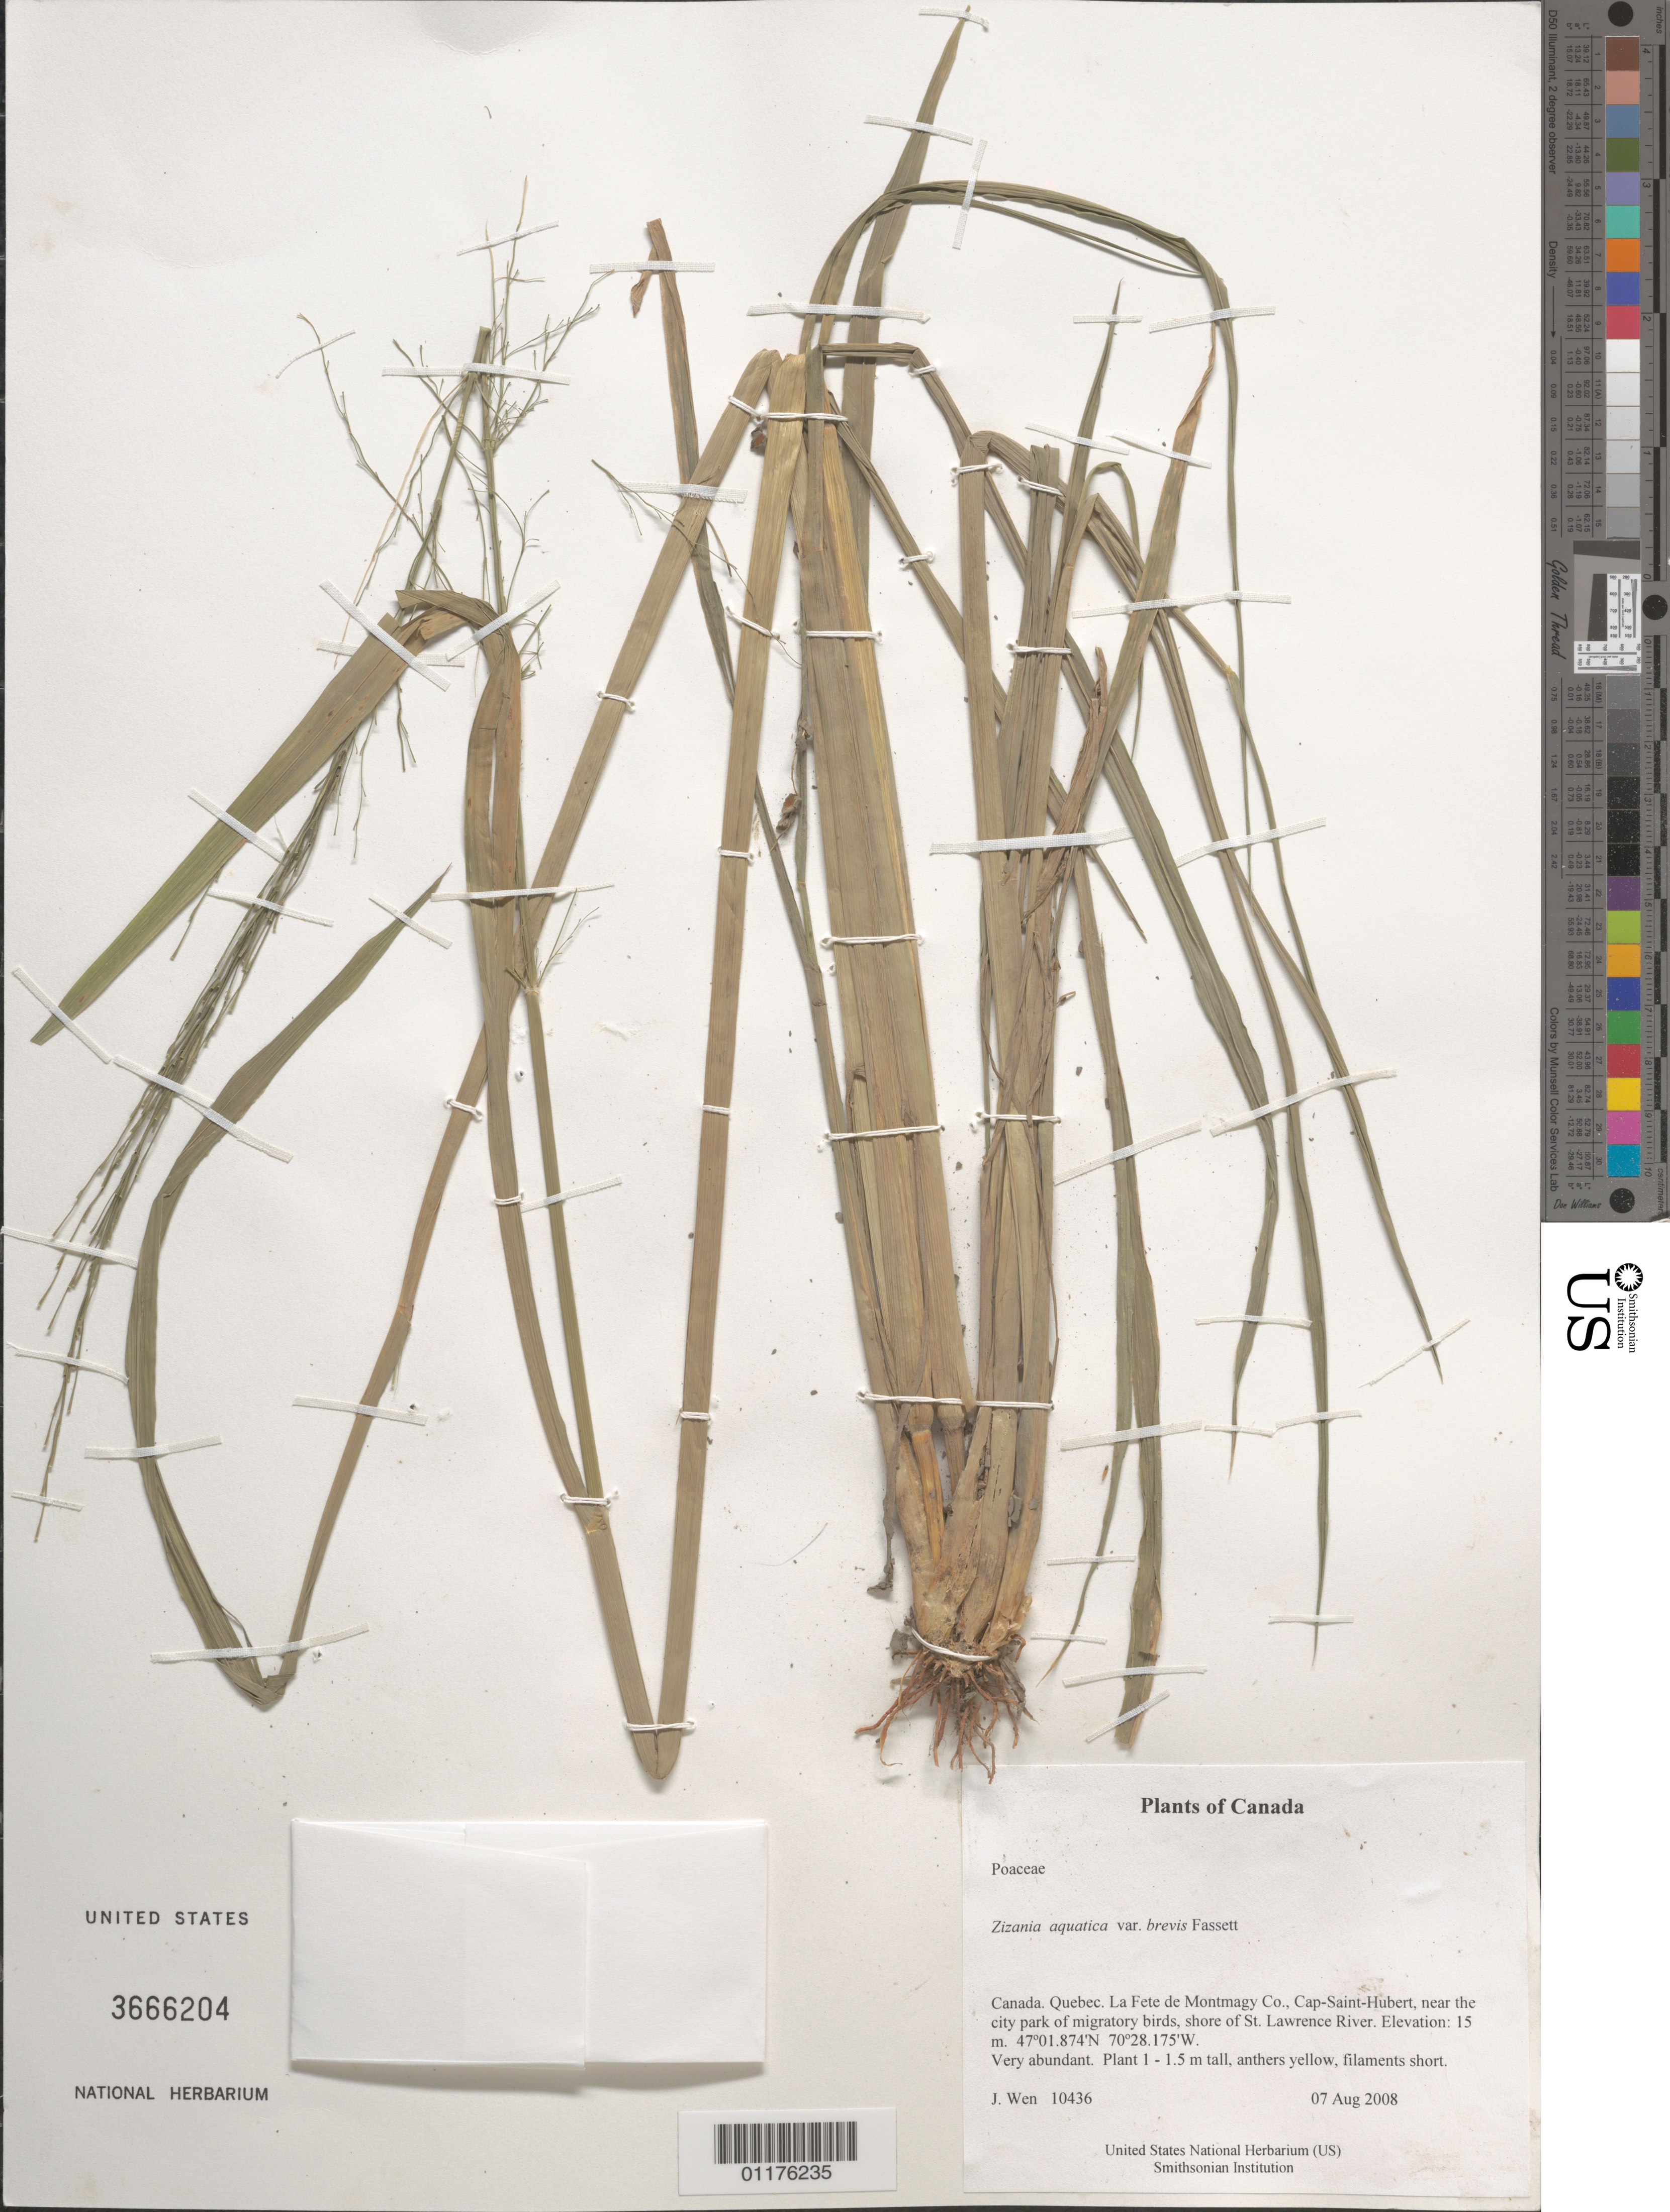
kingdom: Plantae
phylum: Tracheophyta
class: Liliopsida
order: Poales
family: Poaceae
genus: Zizania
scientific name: Zizania aquatica var. brevis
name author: Fassett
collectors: J. Wen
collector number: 10436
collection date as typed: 07 Aug 2008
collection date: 2008-08-07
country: Canada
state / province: Quebec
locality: La Fete de Montmagy Co., Cap-Saint-Hubert, near the city park of migratory birds, shore of St. Lawrence River.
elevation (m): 15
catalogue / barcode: US 3666204